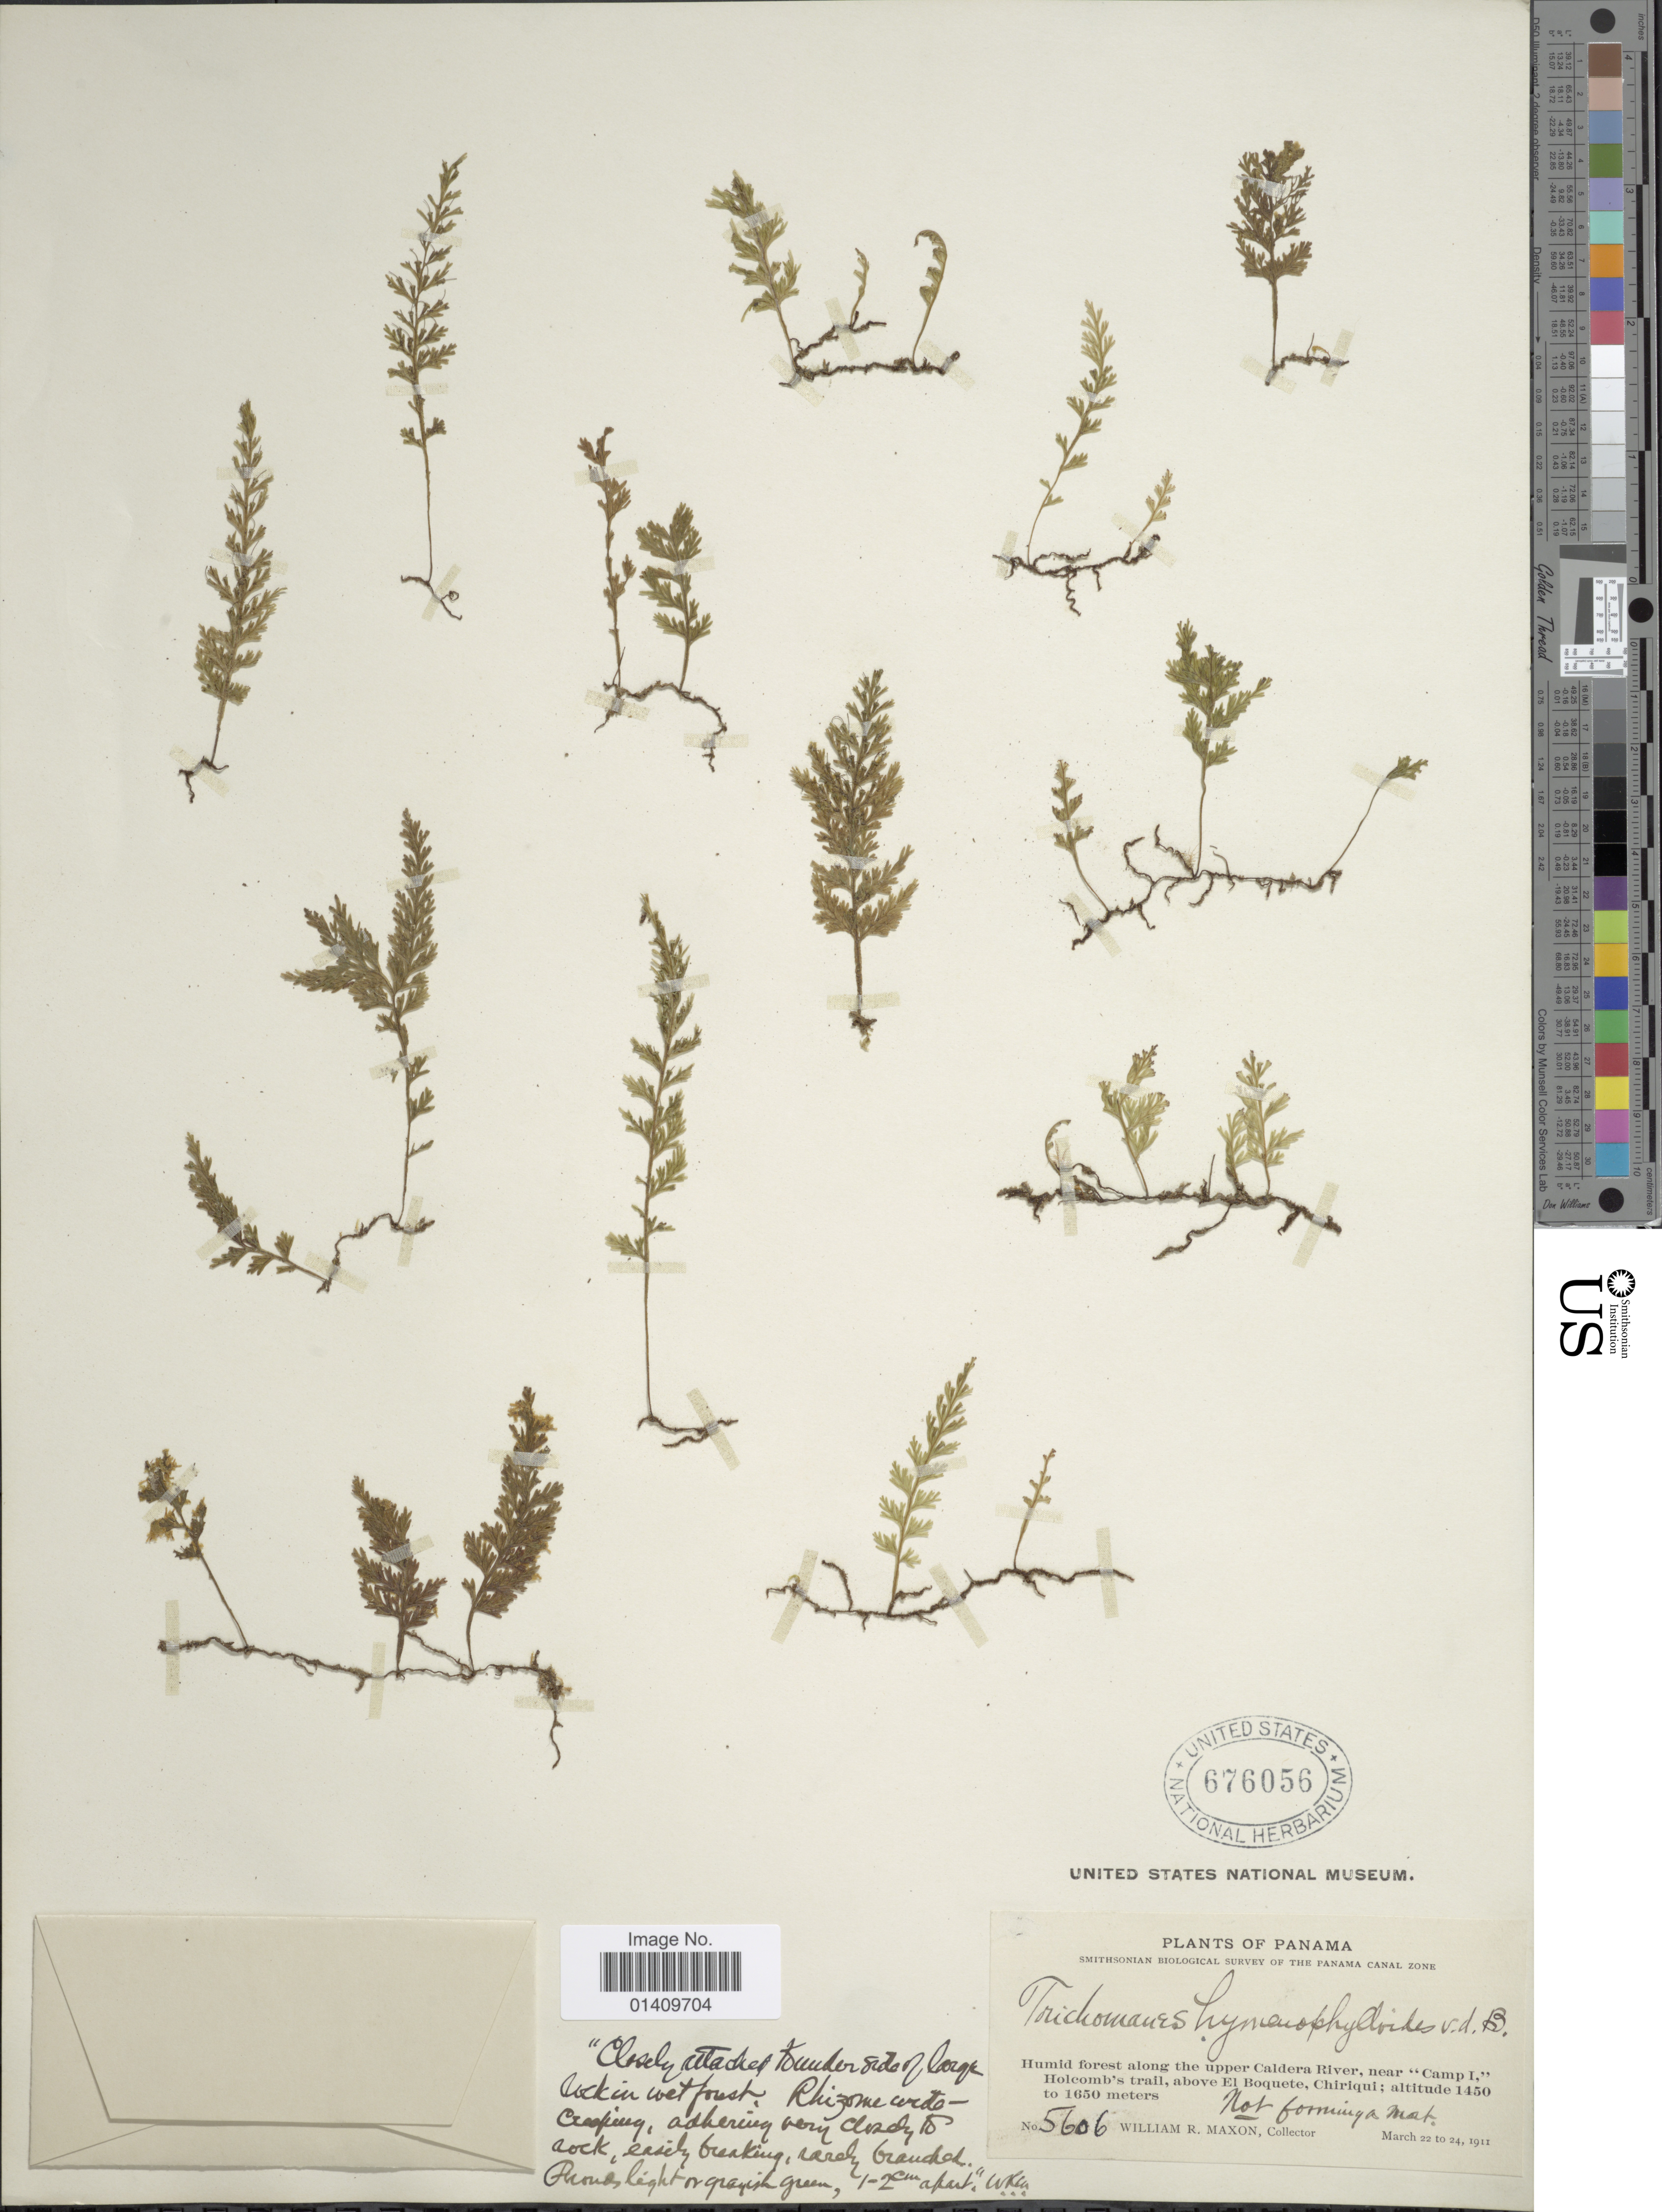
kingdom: Plantae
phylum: Tracheophyta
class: Polypodiopsida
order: Hymenophyllales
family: Hymenophyllaceae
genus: Polyphlebium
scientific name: Polyphlebium diaphanum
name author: (Kunth) Ebihara & Dubuisson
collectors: W. R. Maxon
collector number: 5606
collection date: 1911-03-22/1911-03-24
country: Panama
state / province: Chiriqui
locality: Humid forest along the upper Caldera river, near Camp 1 Holcomb's trail above El Boquete Chiriqui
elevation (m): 1450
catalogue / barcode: US 676056